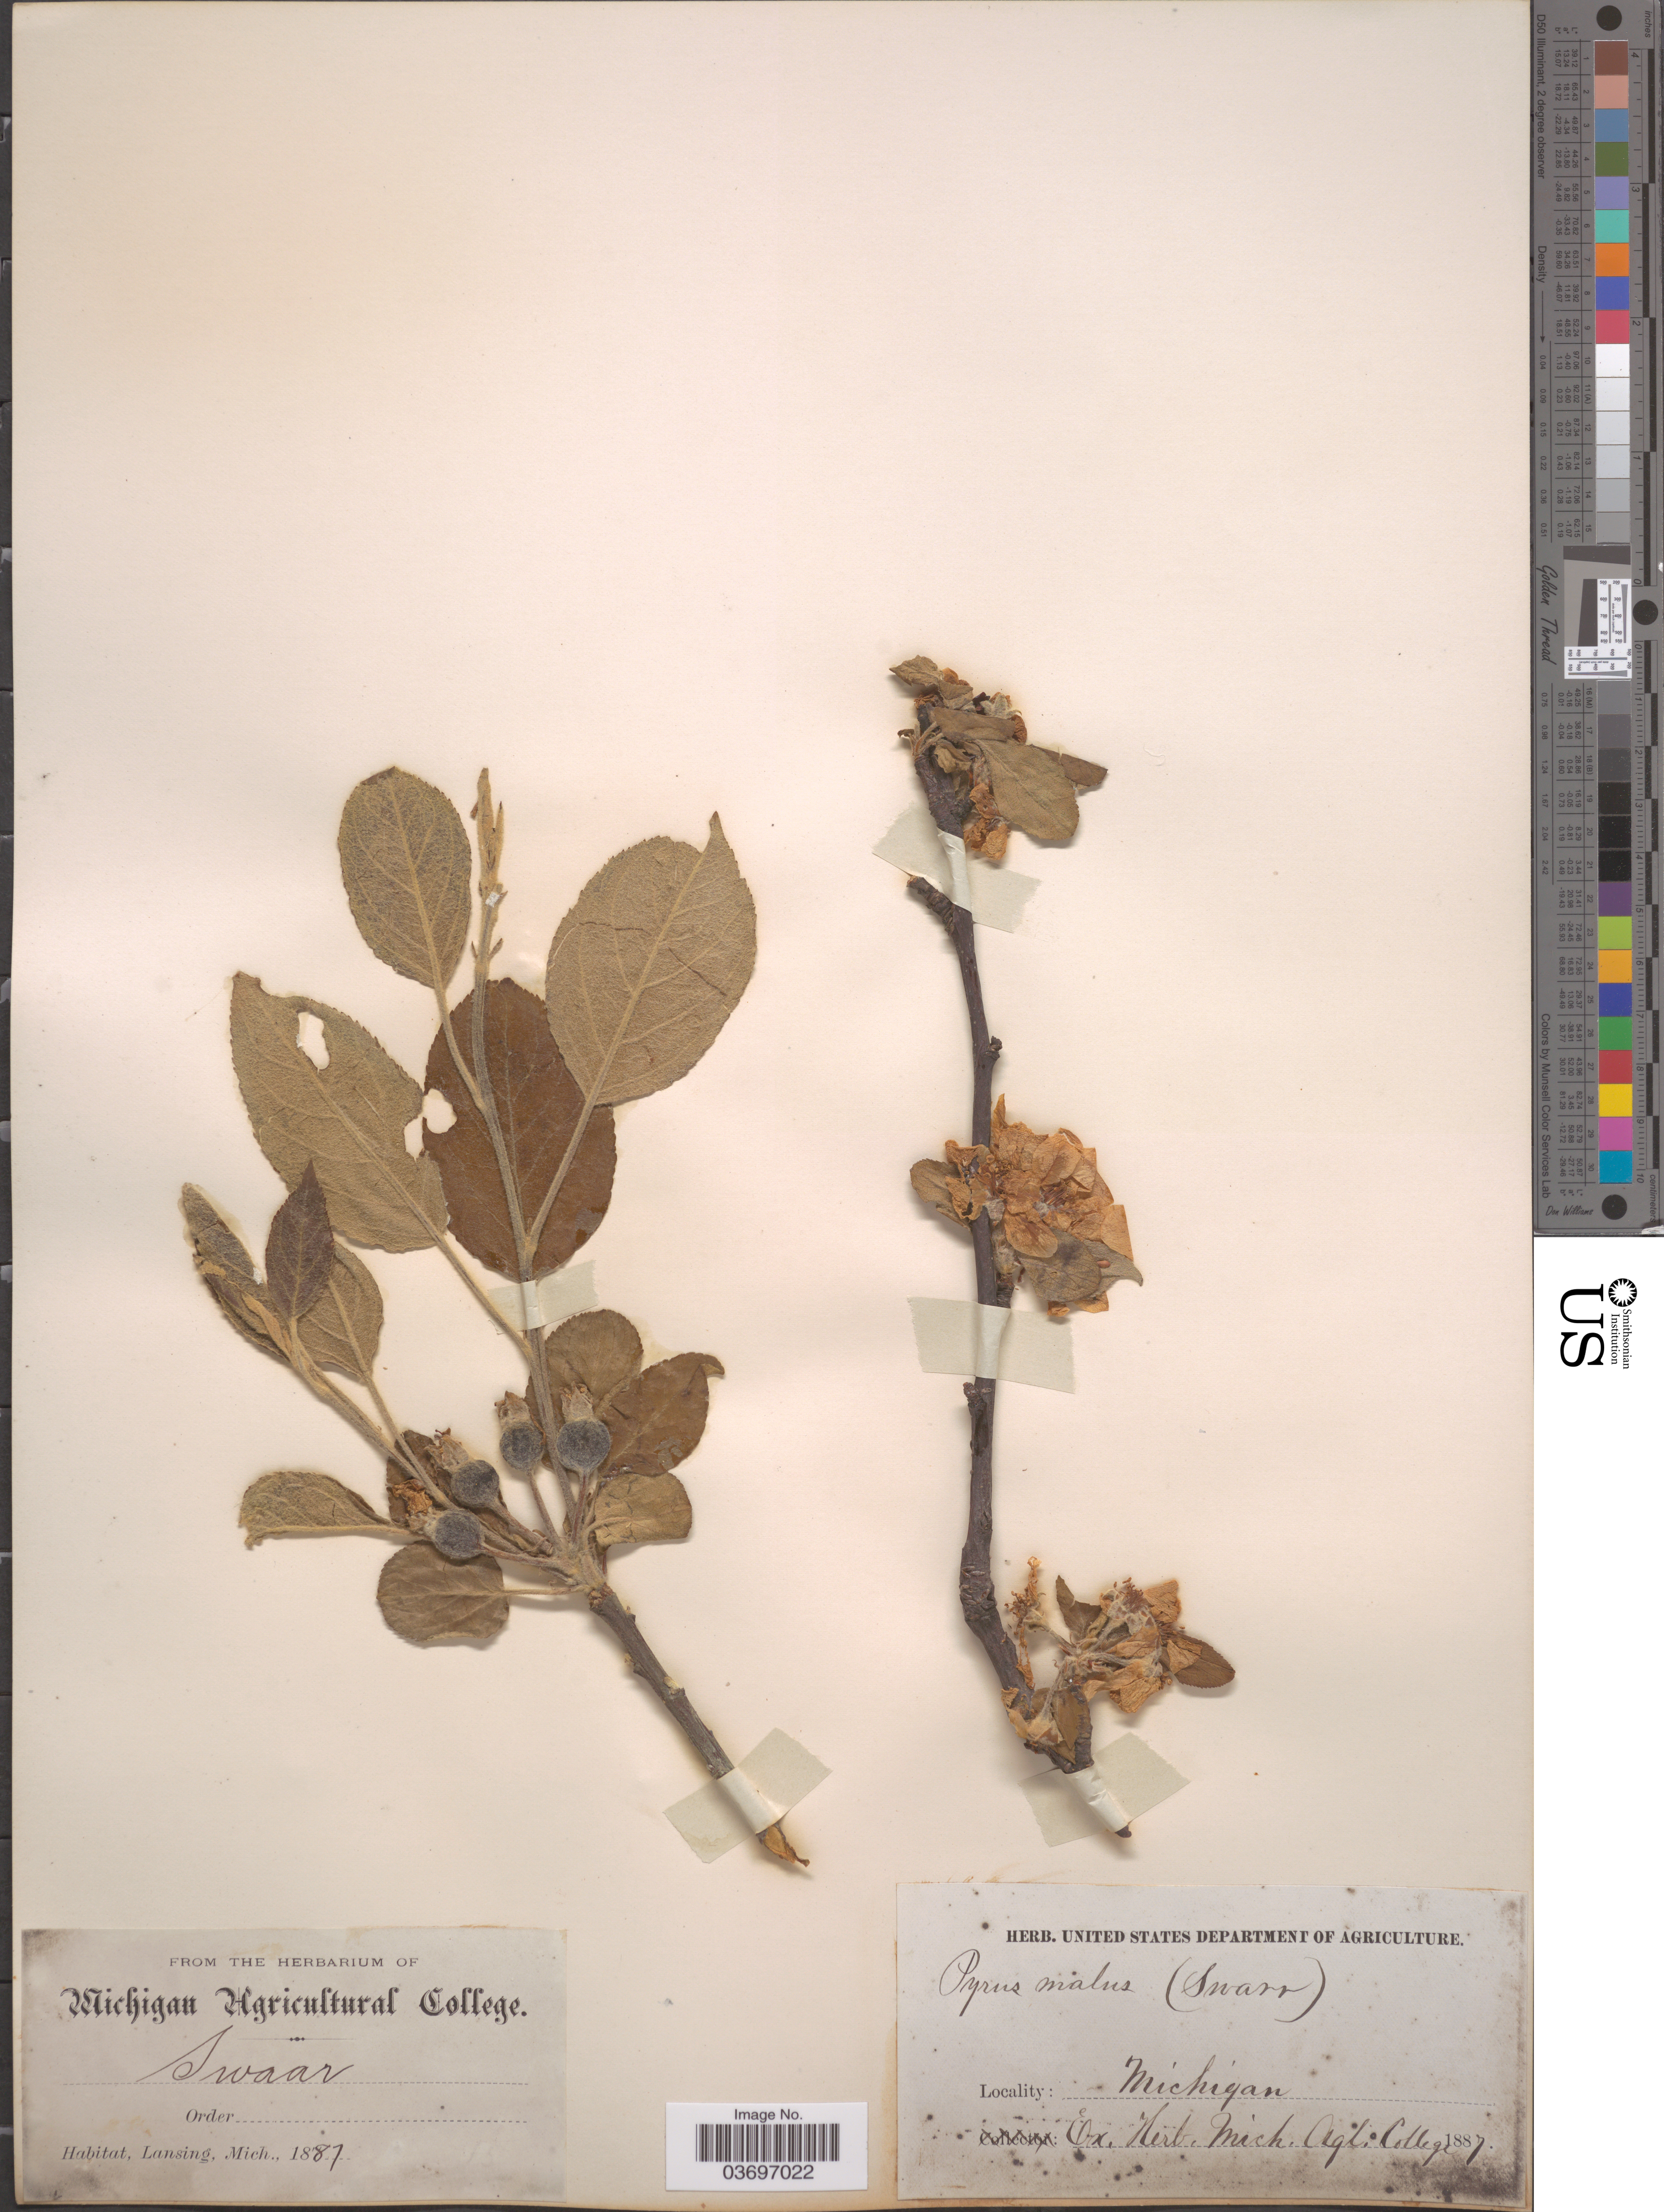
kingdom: Plantae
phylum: Tracheophyta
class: Magnoliopsida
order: Rosales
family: Rosaceae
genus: Malus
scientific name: Malus pumila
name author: Mill.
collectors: Ex herb. Michigan Agricultural College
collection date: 1887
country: United States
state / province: Michigan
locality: Lansing.